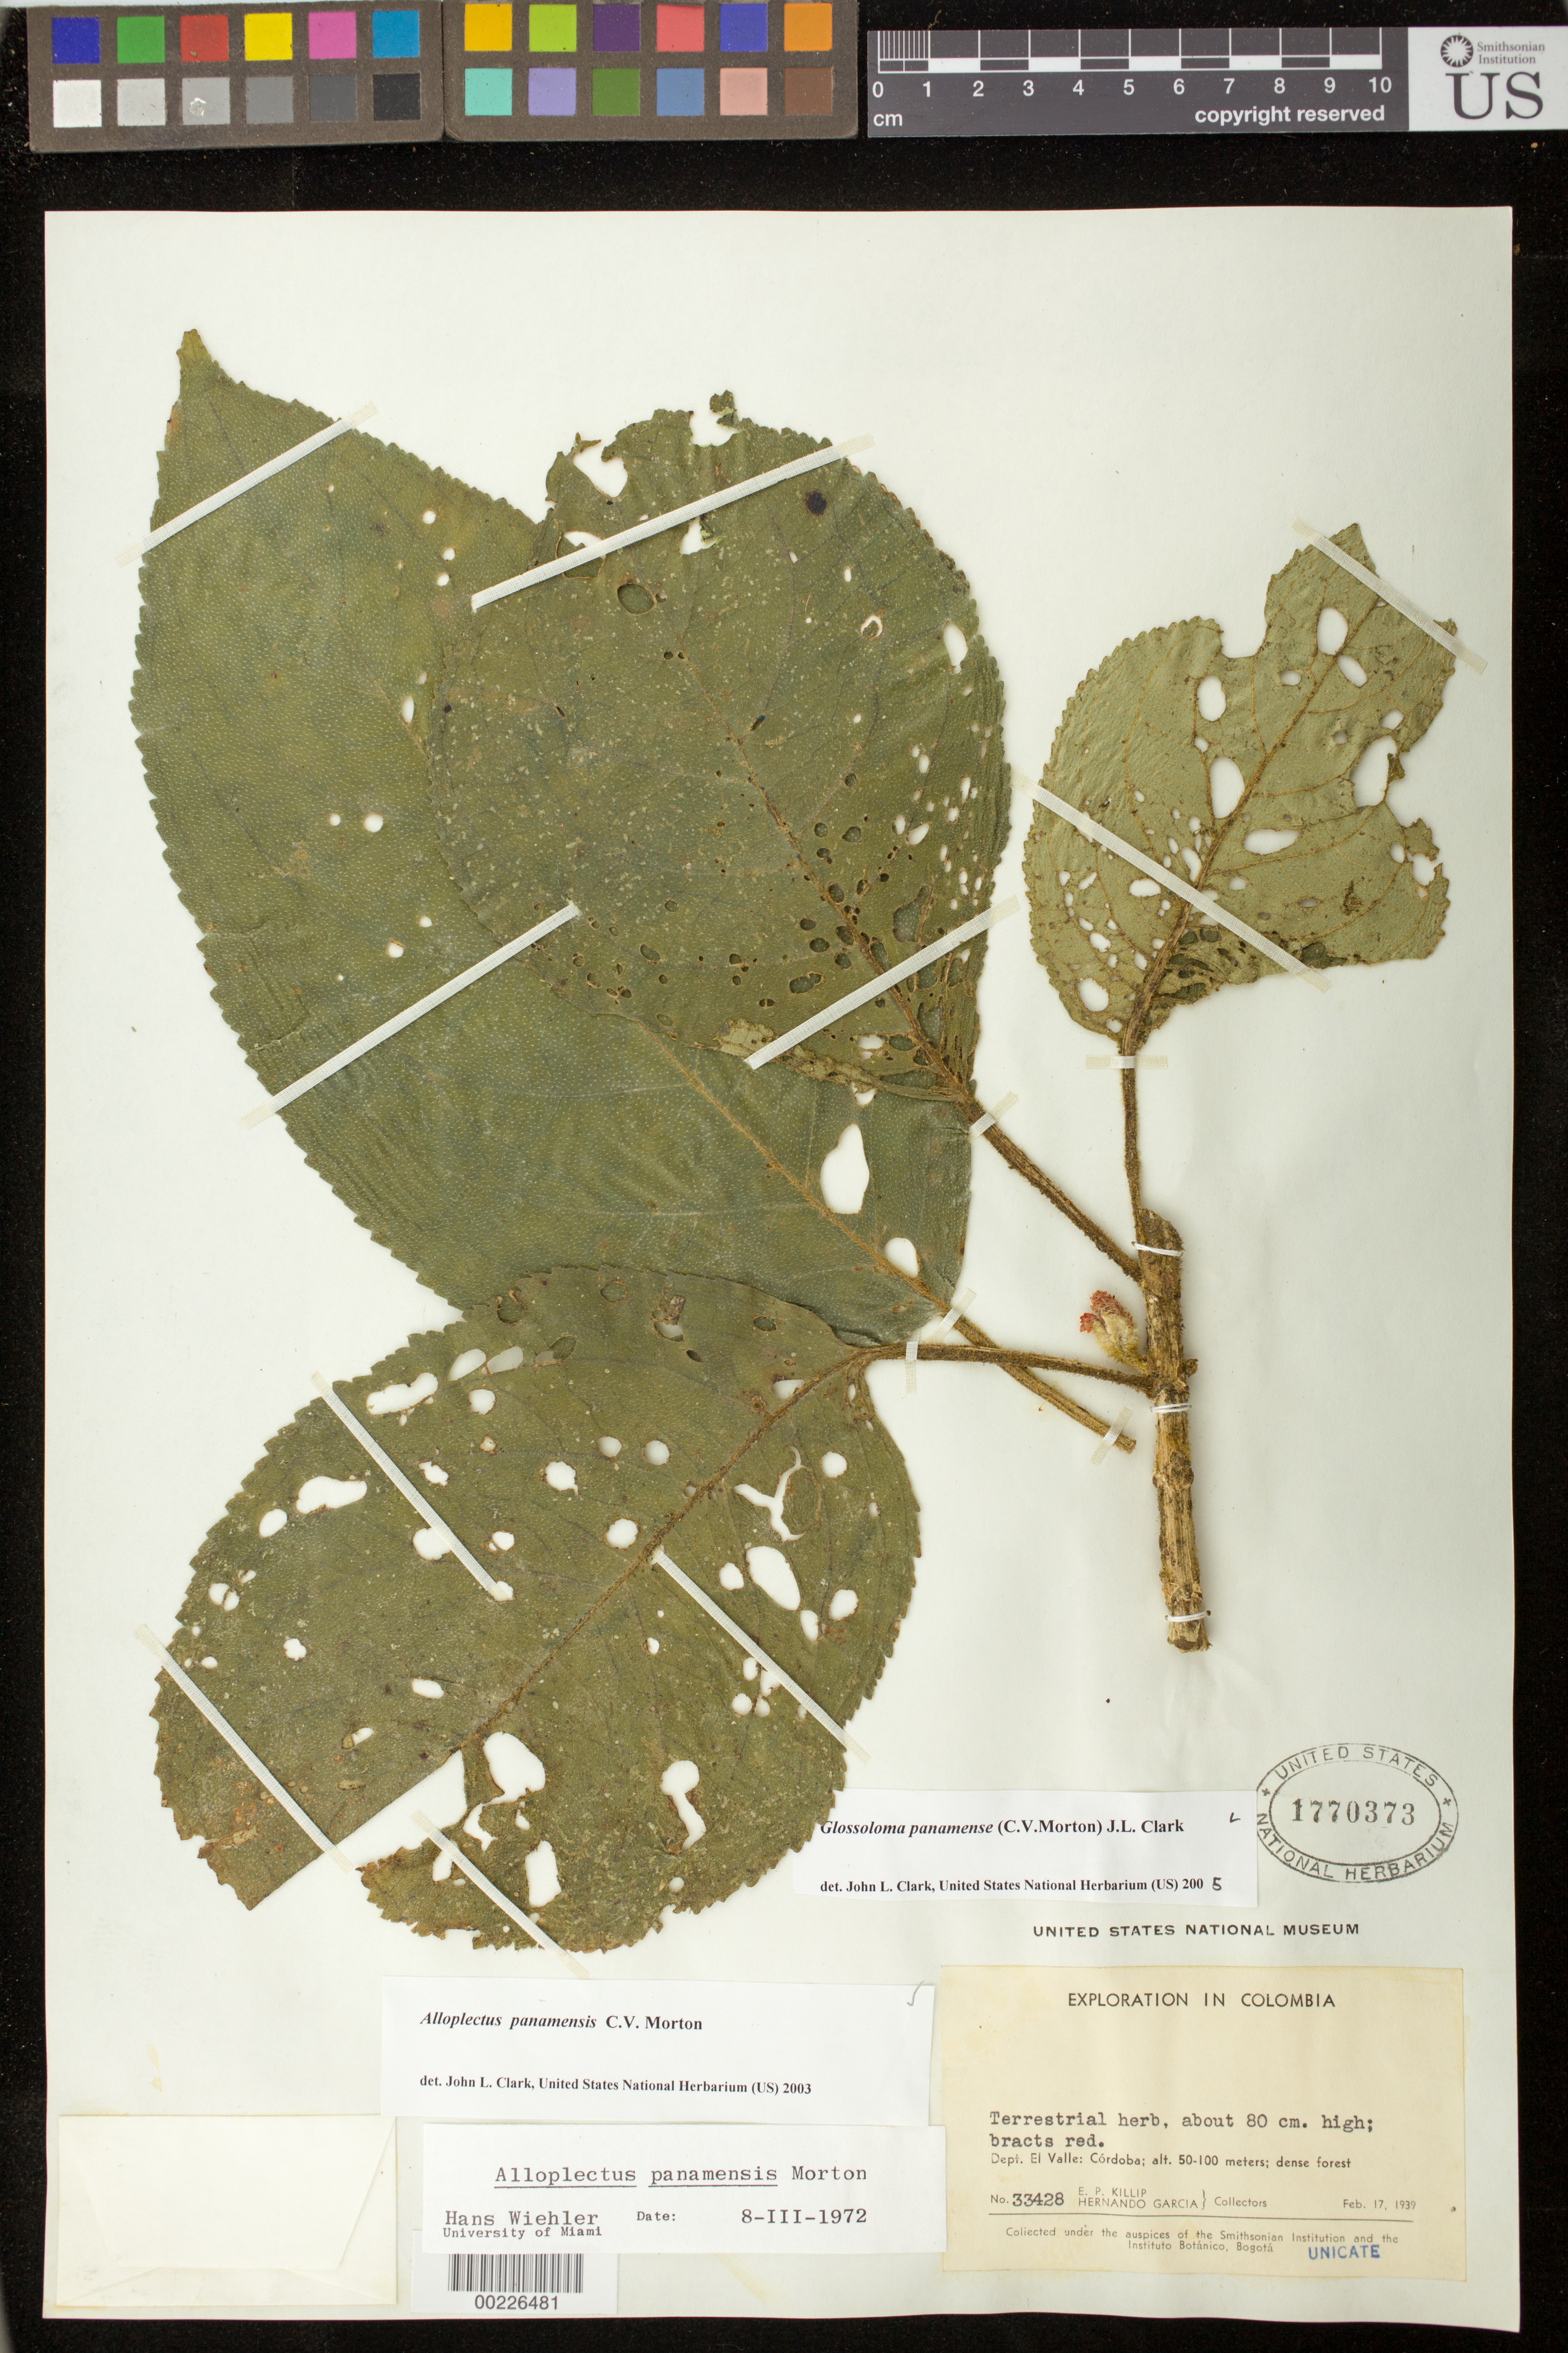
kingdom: Plantae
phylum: Tracheophyta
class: Magnoliopsida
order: Lamiales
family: Gesneriaceae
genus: Drymonia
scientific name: Drymonia dodsonii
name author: (Wiehler) J.L. Clark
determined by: Clark, J. L., (SEL), The Marie Selby Botanical Garden (UNITED STATES)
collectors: E. P. Killip & H. Garcia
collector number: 33428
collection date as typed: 17 Feb 1939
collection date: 1939-02-17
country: Colombia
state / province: Valle del Cauca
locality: Dept. El Valle: Córdoba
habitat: Dense forest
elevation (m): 50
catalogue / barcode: US 1770373